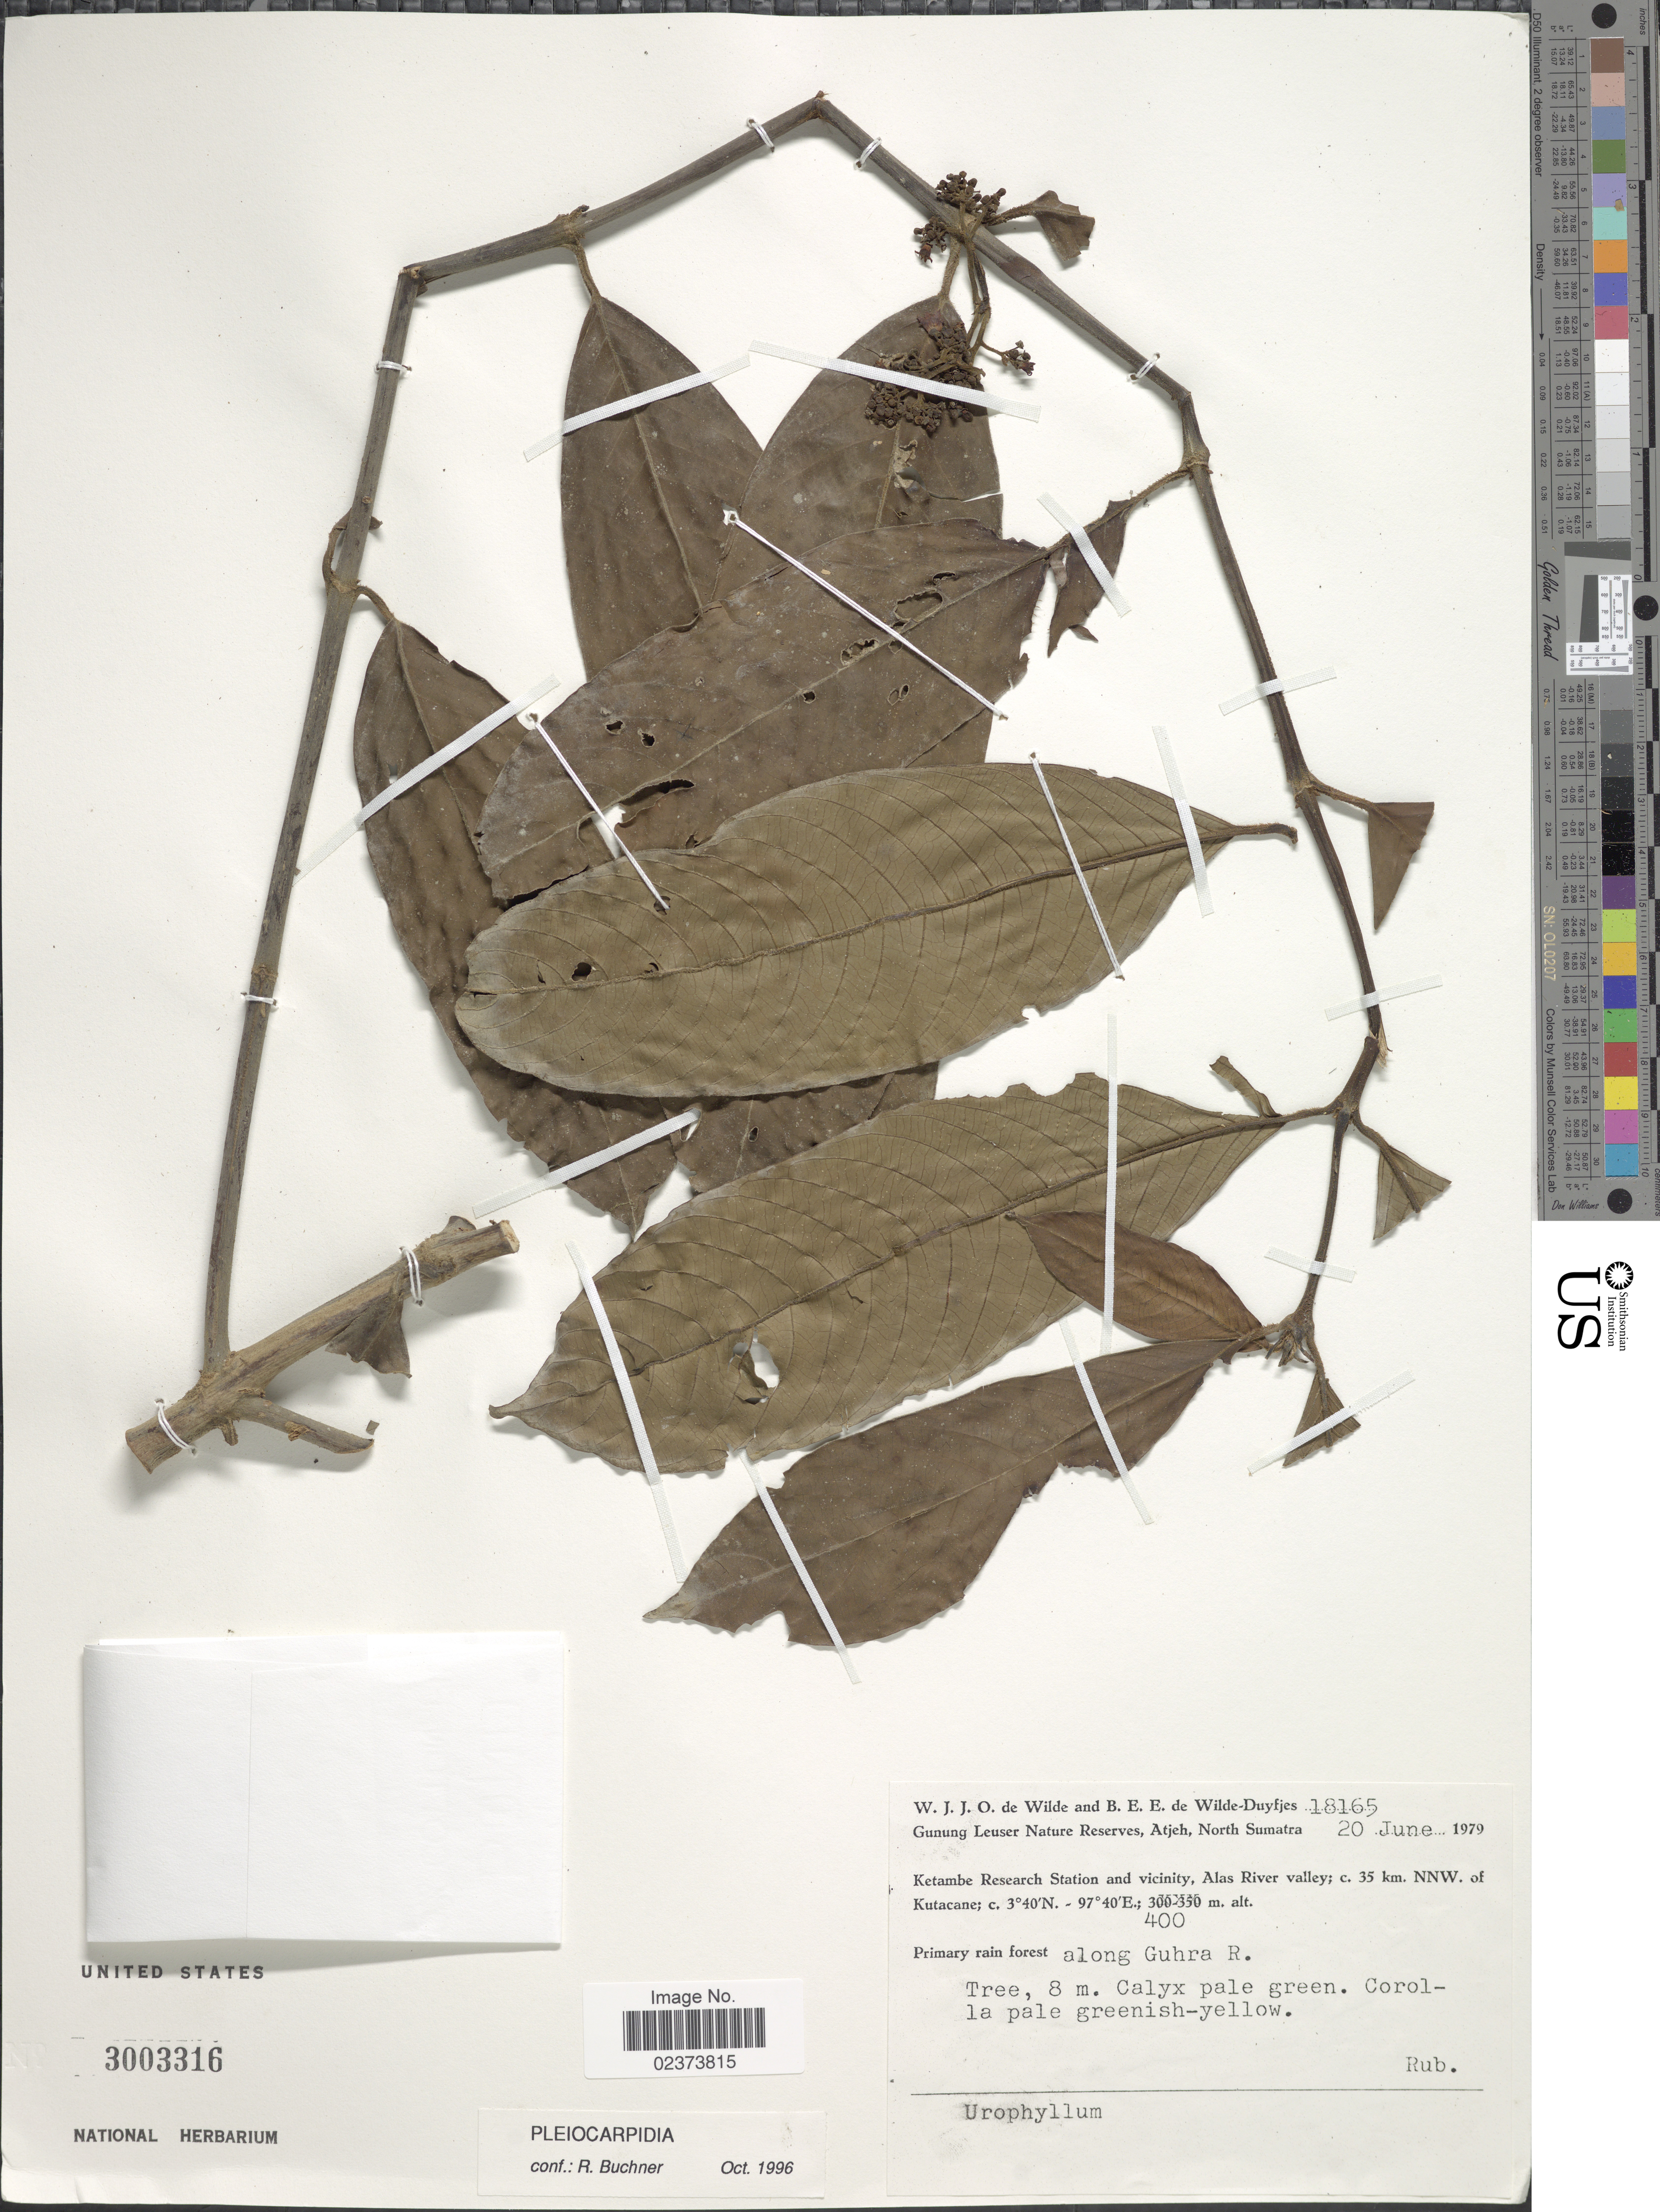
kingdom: Plantae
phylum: Tracheophyta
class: Magnoliopsida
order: Gentianales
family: Rubiaceae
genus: Pleiocarpidia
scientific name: Pleiocarpidia sp.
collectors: W. J. de Wilde & B. E. de Wilde-Duyfjes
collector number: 18165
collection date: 1979-06-20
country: Indonesia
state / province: Sumatra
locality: Gunung Leuser Nature Reserves, Atjeh, North Sumatra, Ketambe Research and vicinity, Alas River valley, 35 km. NNW. of Kutacane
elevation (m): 400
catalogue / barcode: US 3003316